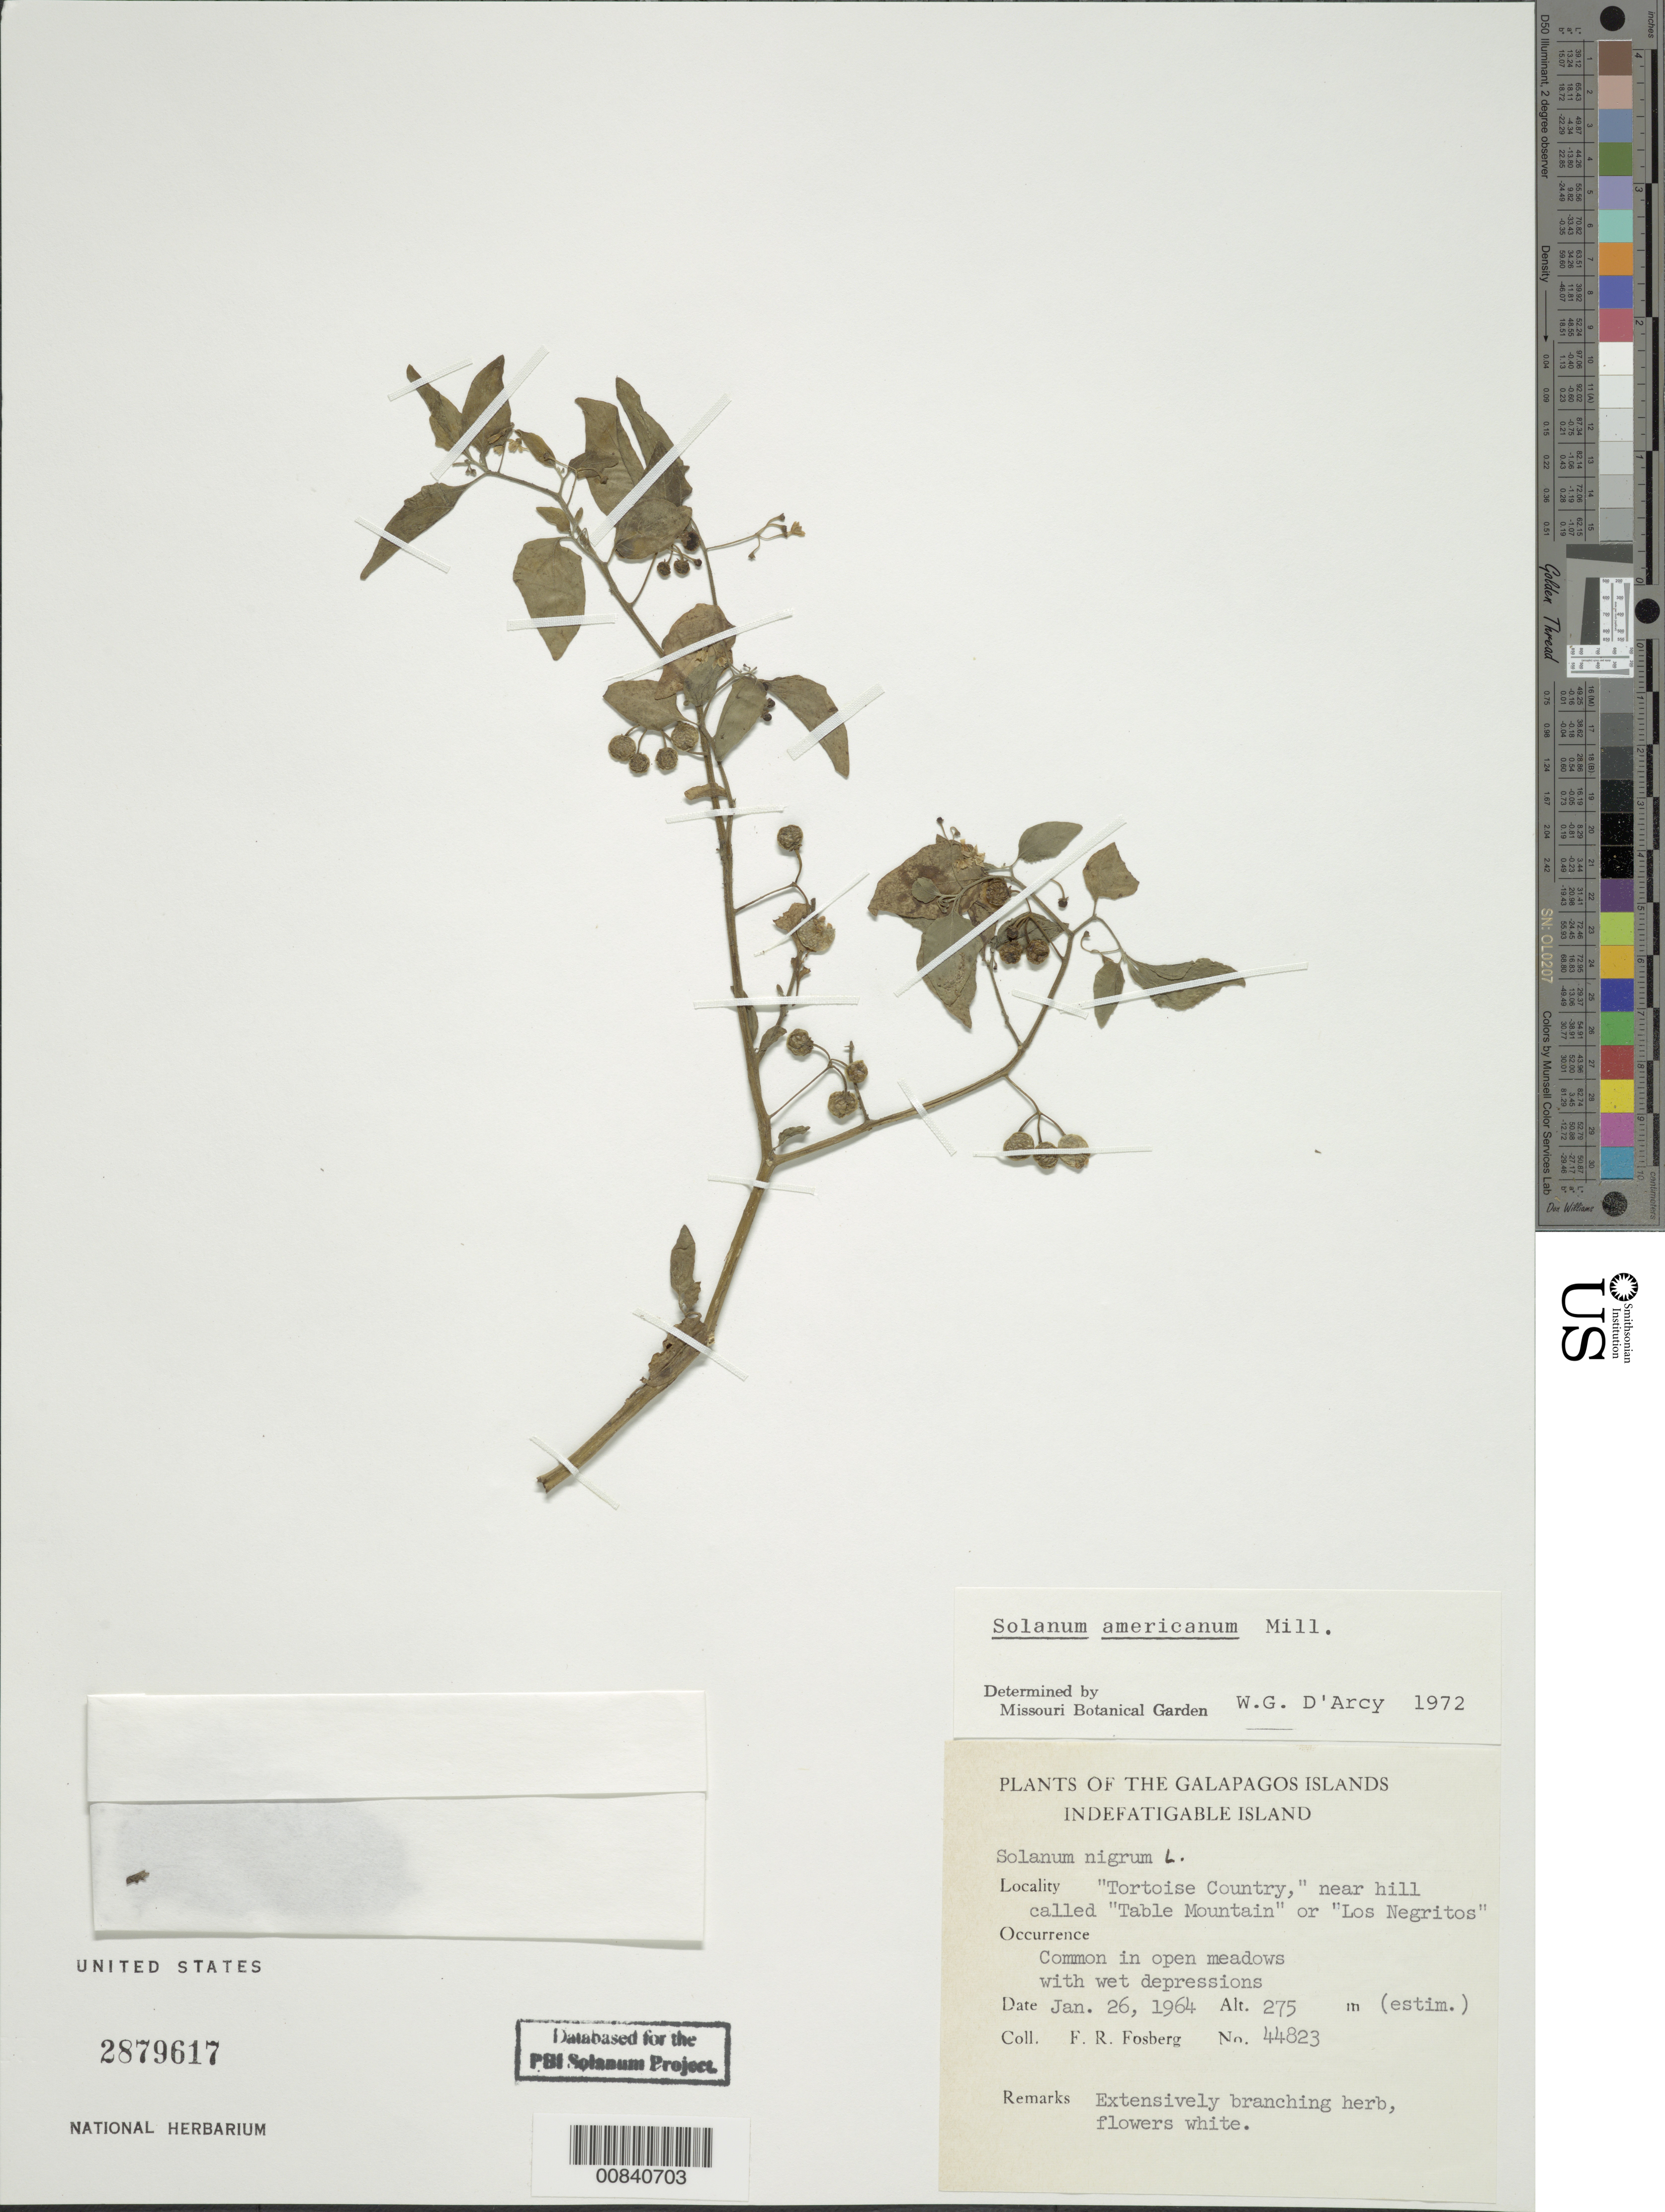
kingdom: Plantae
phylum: Tracheophyta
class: Magnoliopsida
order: Solanales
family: Solanaceae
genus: Solanum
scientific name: Solanum americanum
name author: Mill.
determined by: D'Arcy, W. G.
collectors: F. R. Fosberg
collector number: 44823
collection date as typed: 26 Jan 1964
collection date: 1964-01-26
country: Ecuador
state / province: Colón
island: Santa Cruz [Indefatigable, Chaves]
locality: Tortoise Country,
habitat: Common in open meadows with wet depressions.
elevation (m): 275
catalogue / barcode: US 2879617